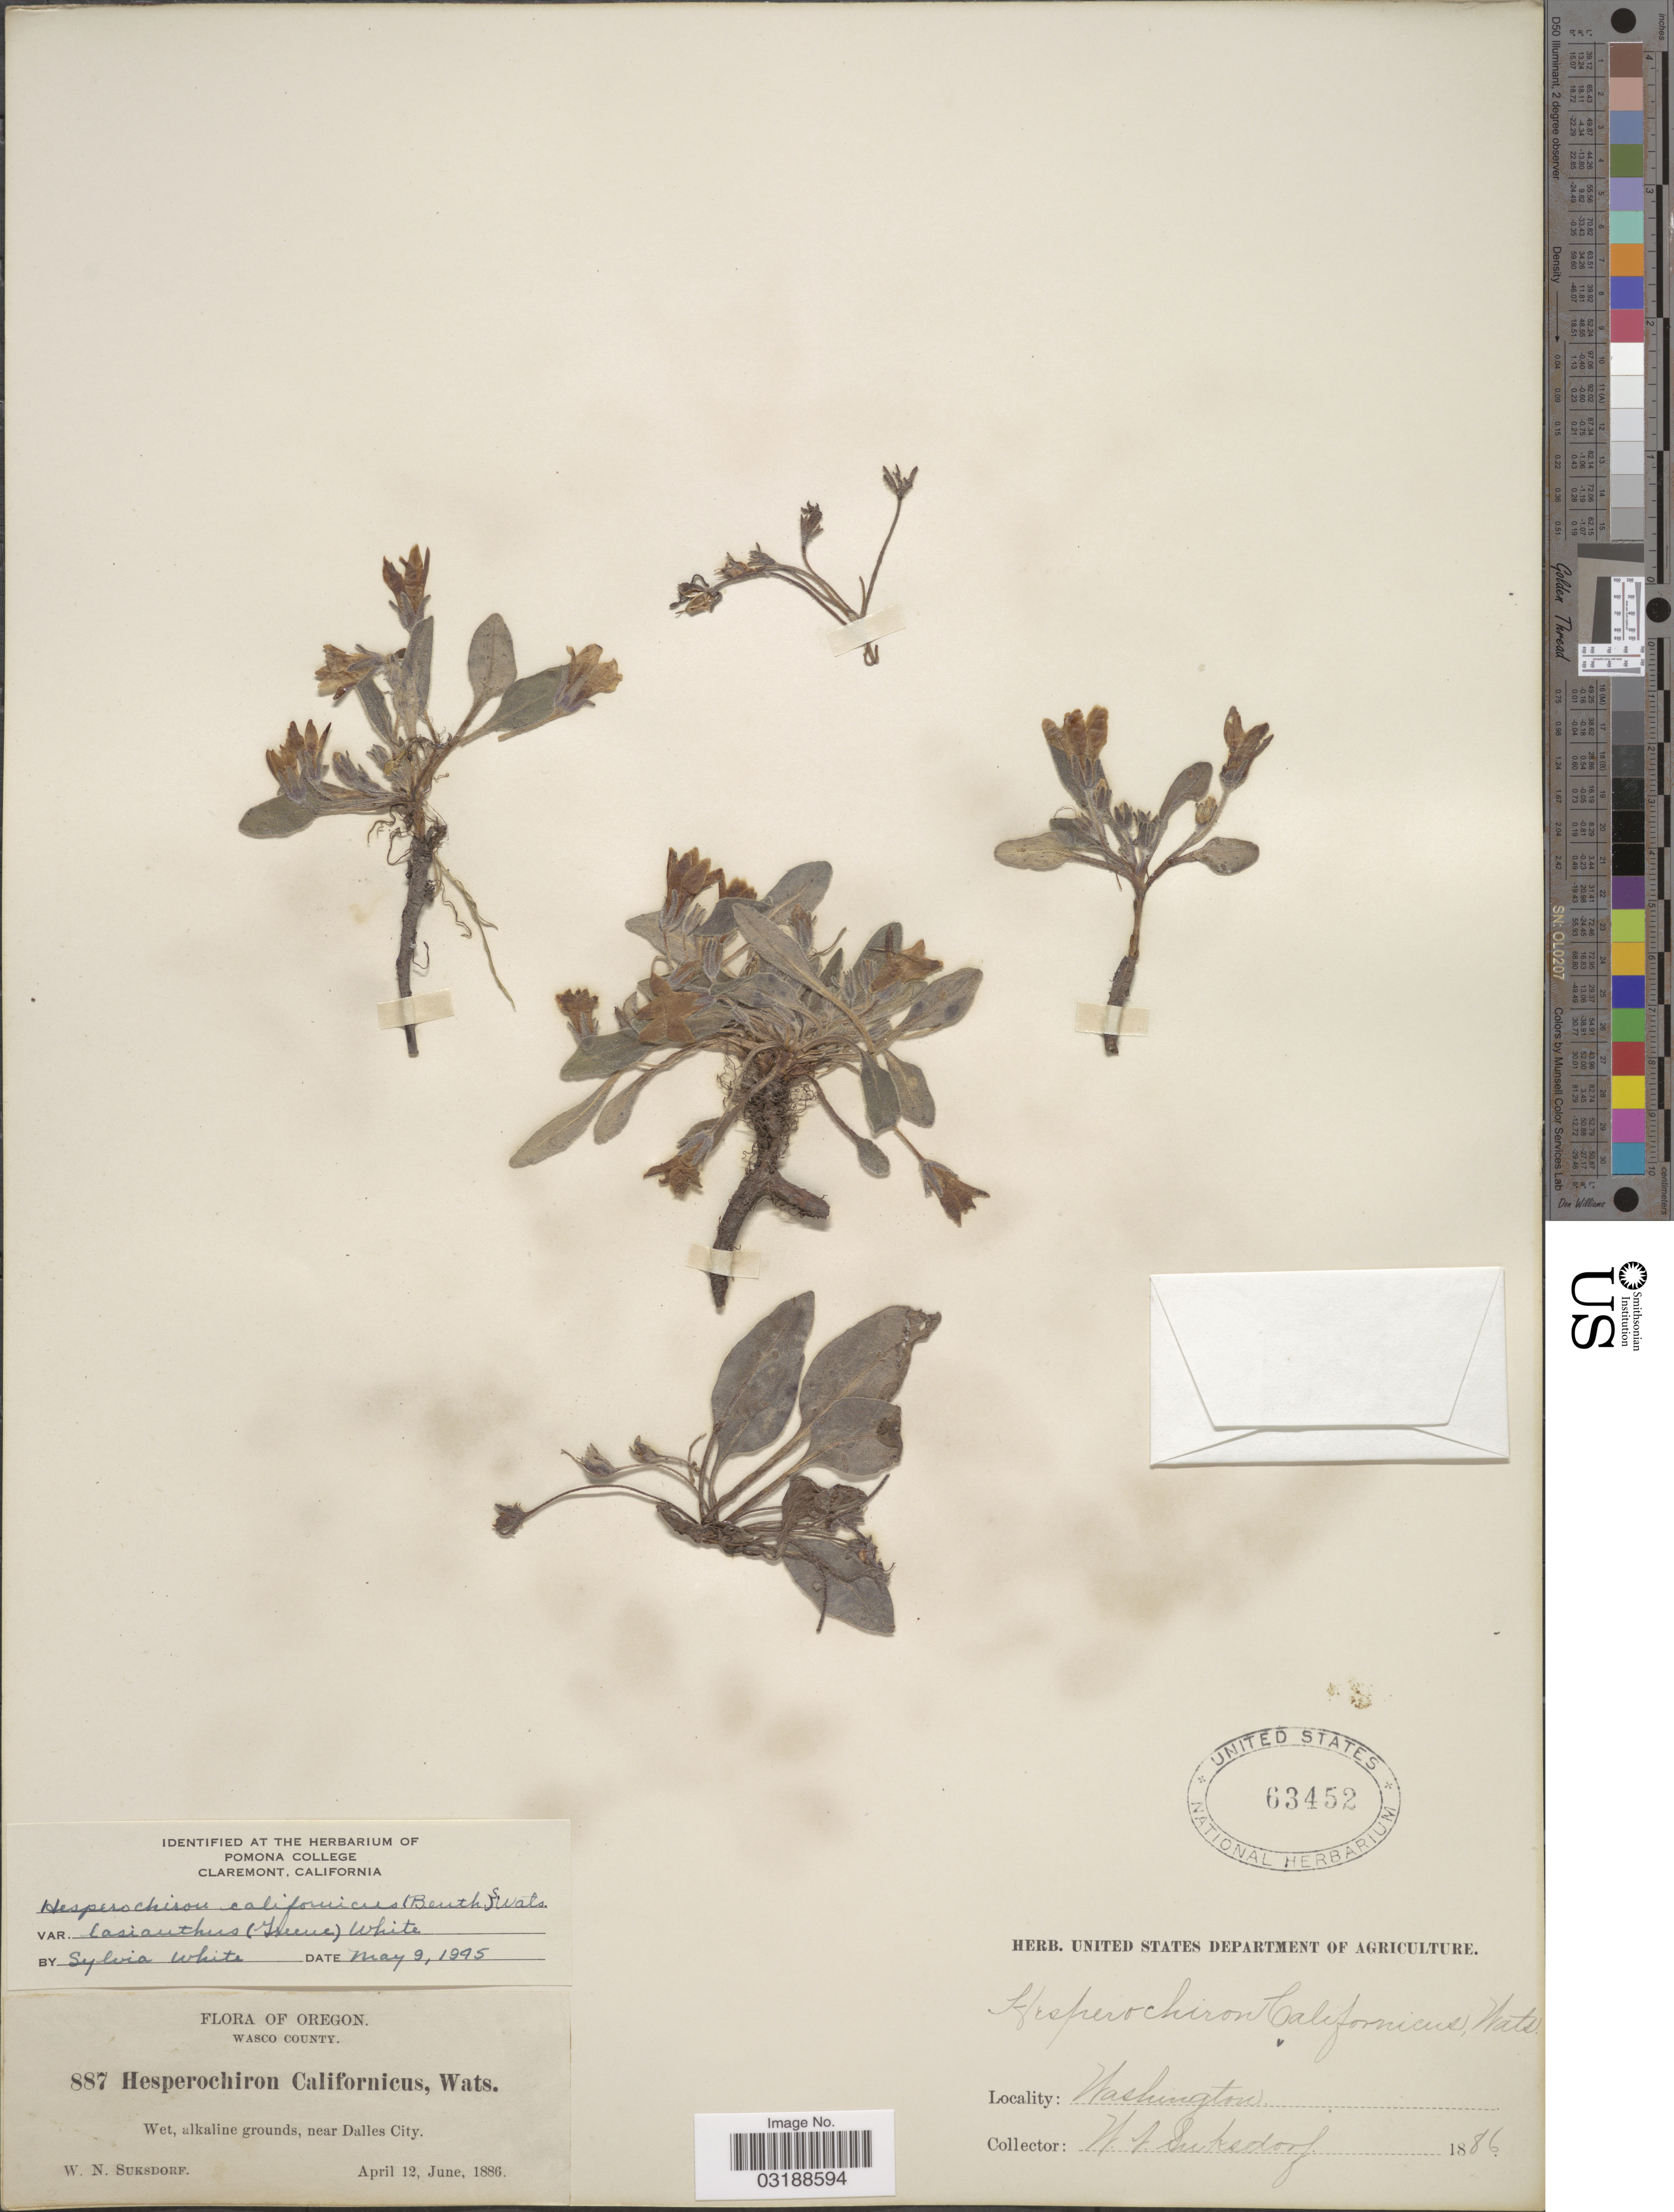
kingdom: Plantae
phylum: Tracheophyta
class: Magnoliopsida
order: Boraginales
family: Hydrophyllaceae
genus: Hesperochiron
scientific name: Hesperochiron californicus var. lasianthus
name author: (Kellogg) Brand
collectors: W. N. Suksdorf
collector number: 887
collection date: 1886-04-12/1886-06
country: United States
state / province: Oregon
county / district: Wasco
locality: Wasco County, near Dalles City.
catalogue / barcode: US 63452